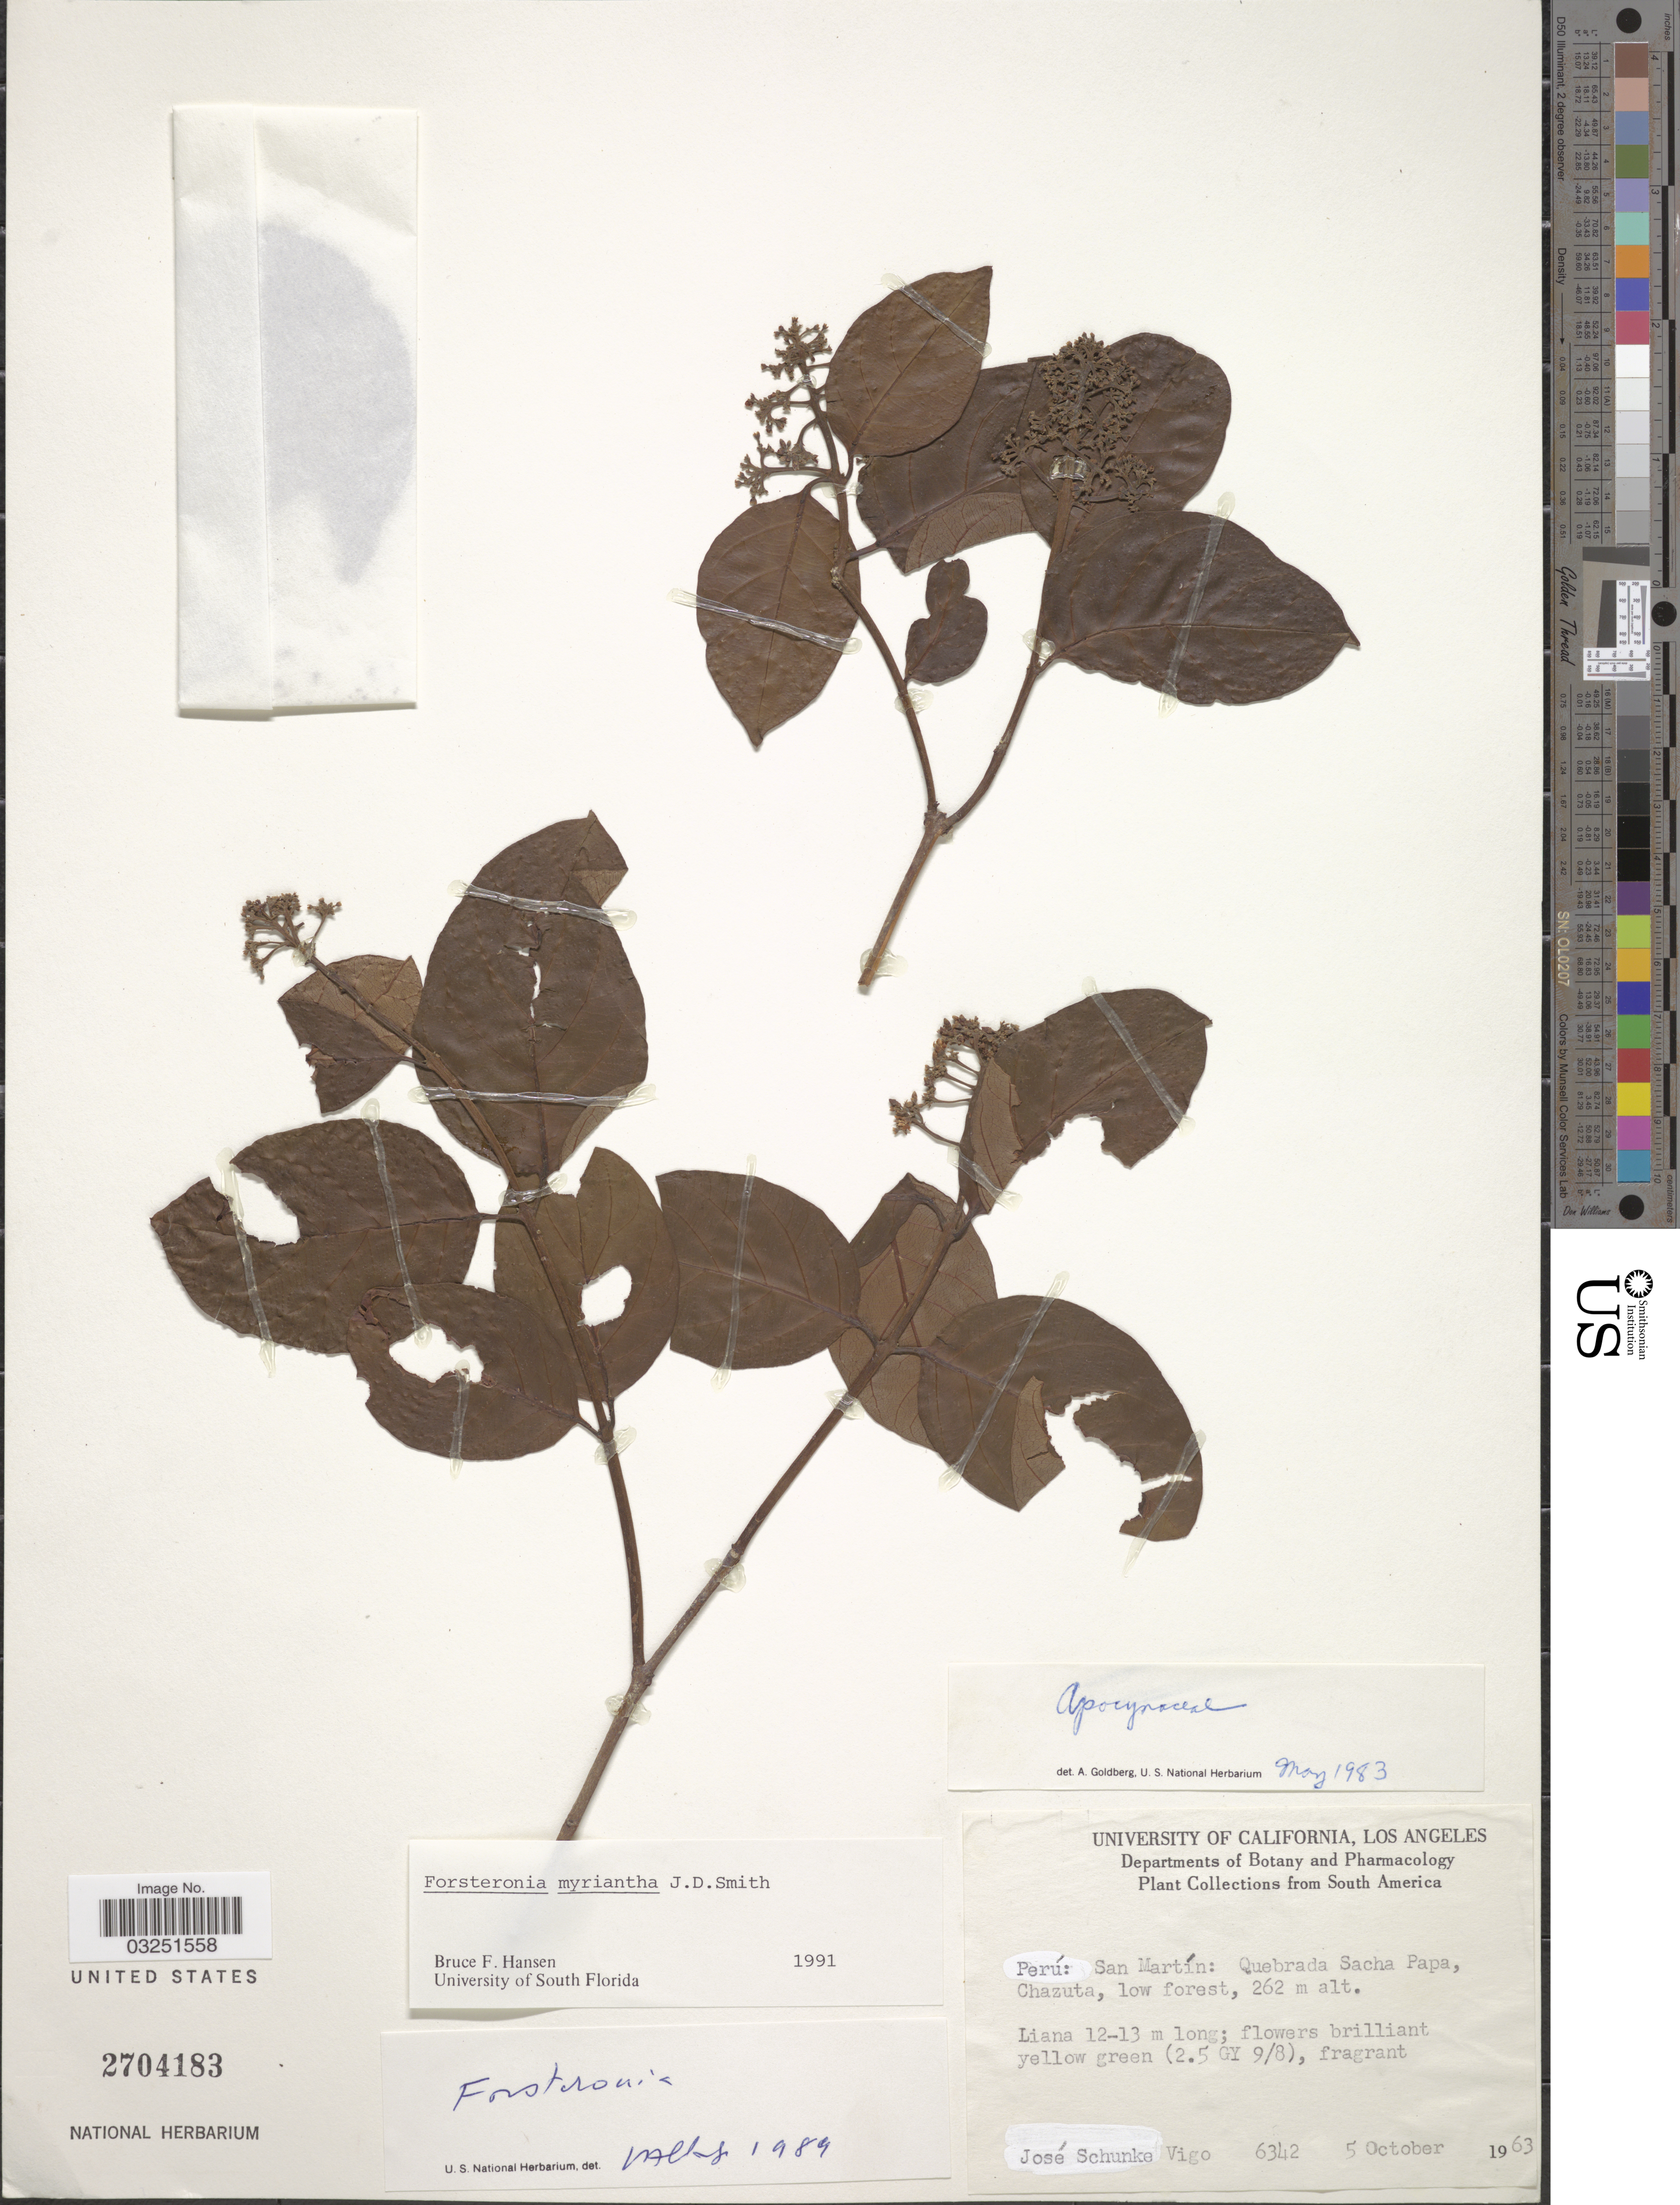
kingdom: Plantae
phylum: Tracheophyta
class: Magnoliopsida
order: Gentianales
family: Apocynaceae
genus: Forsteronia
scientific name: Forsteronia myriantha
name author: Donn. Sm.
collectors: J. Schunke Vigo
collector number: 6342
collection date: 1963-10-05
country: Peru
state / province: San Martín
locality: Quebrada Sacha Papa, Chazuta.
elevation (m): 262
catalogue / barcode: US 2704183